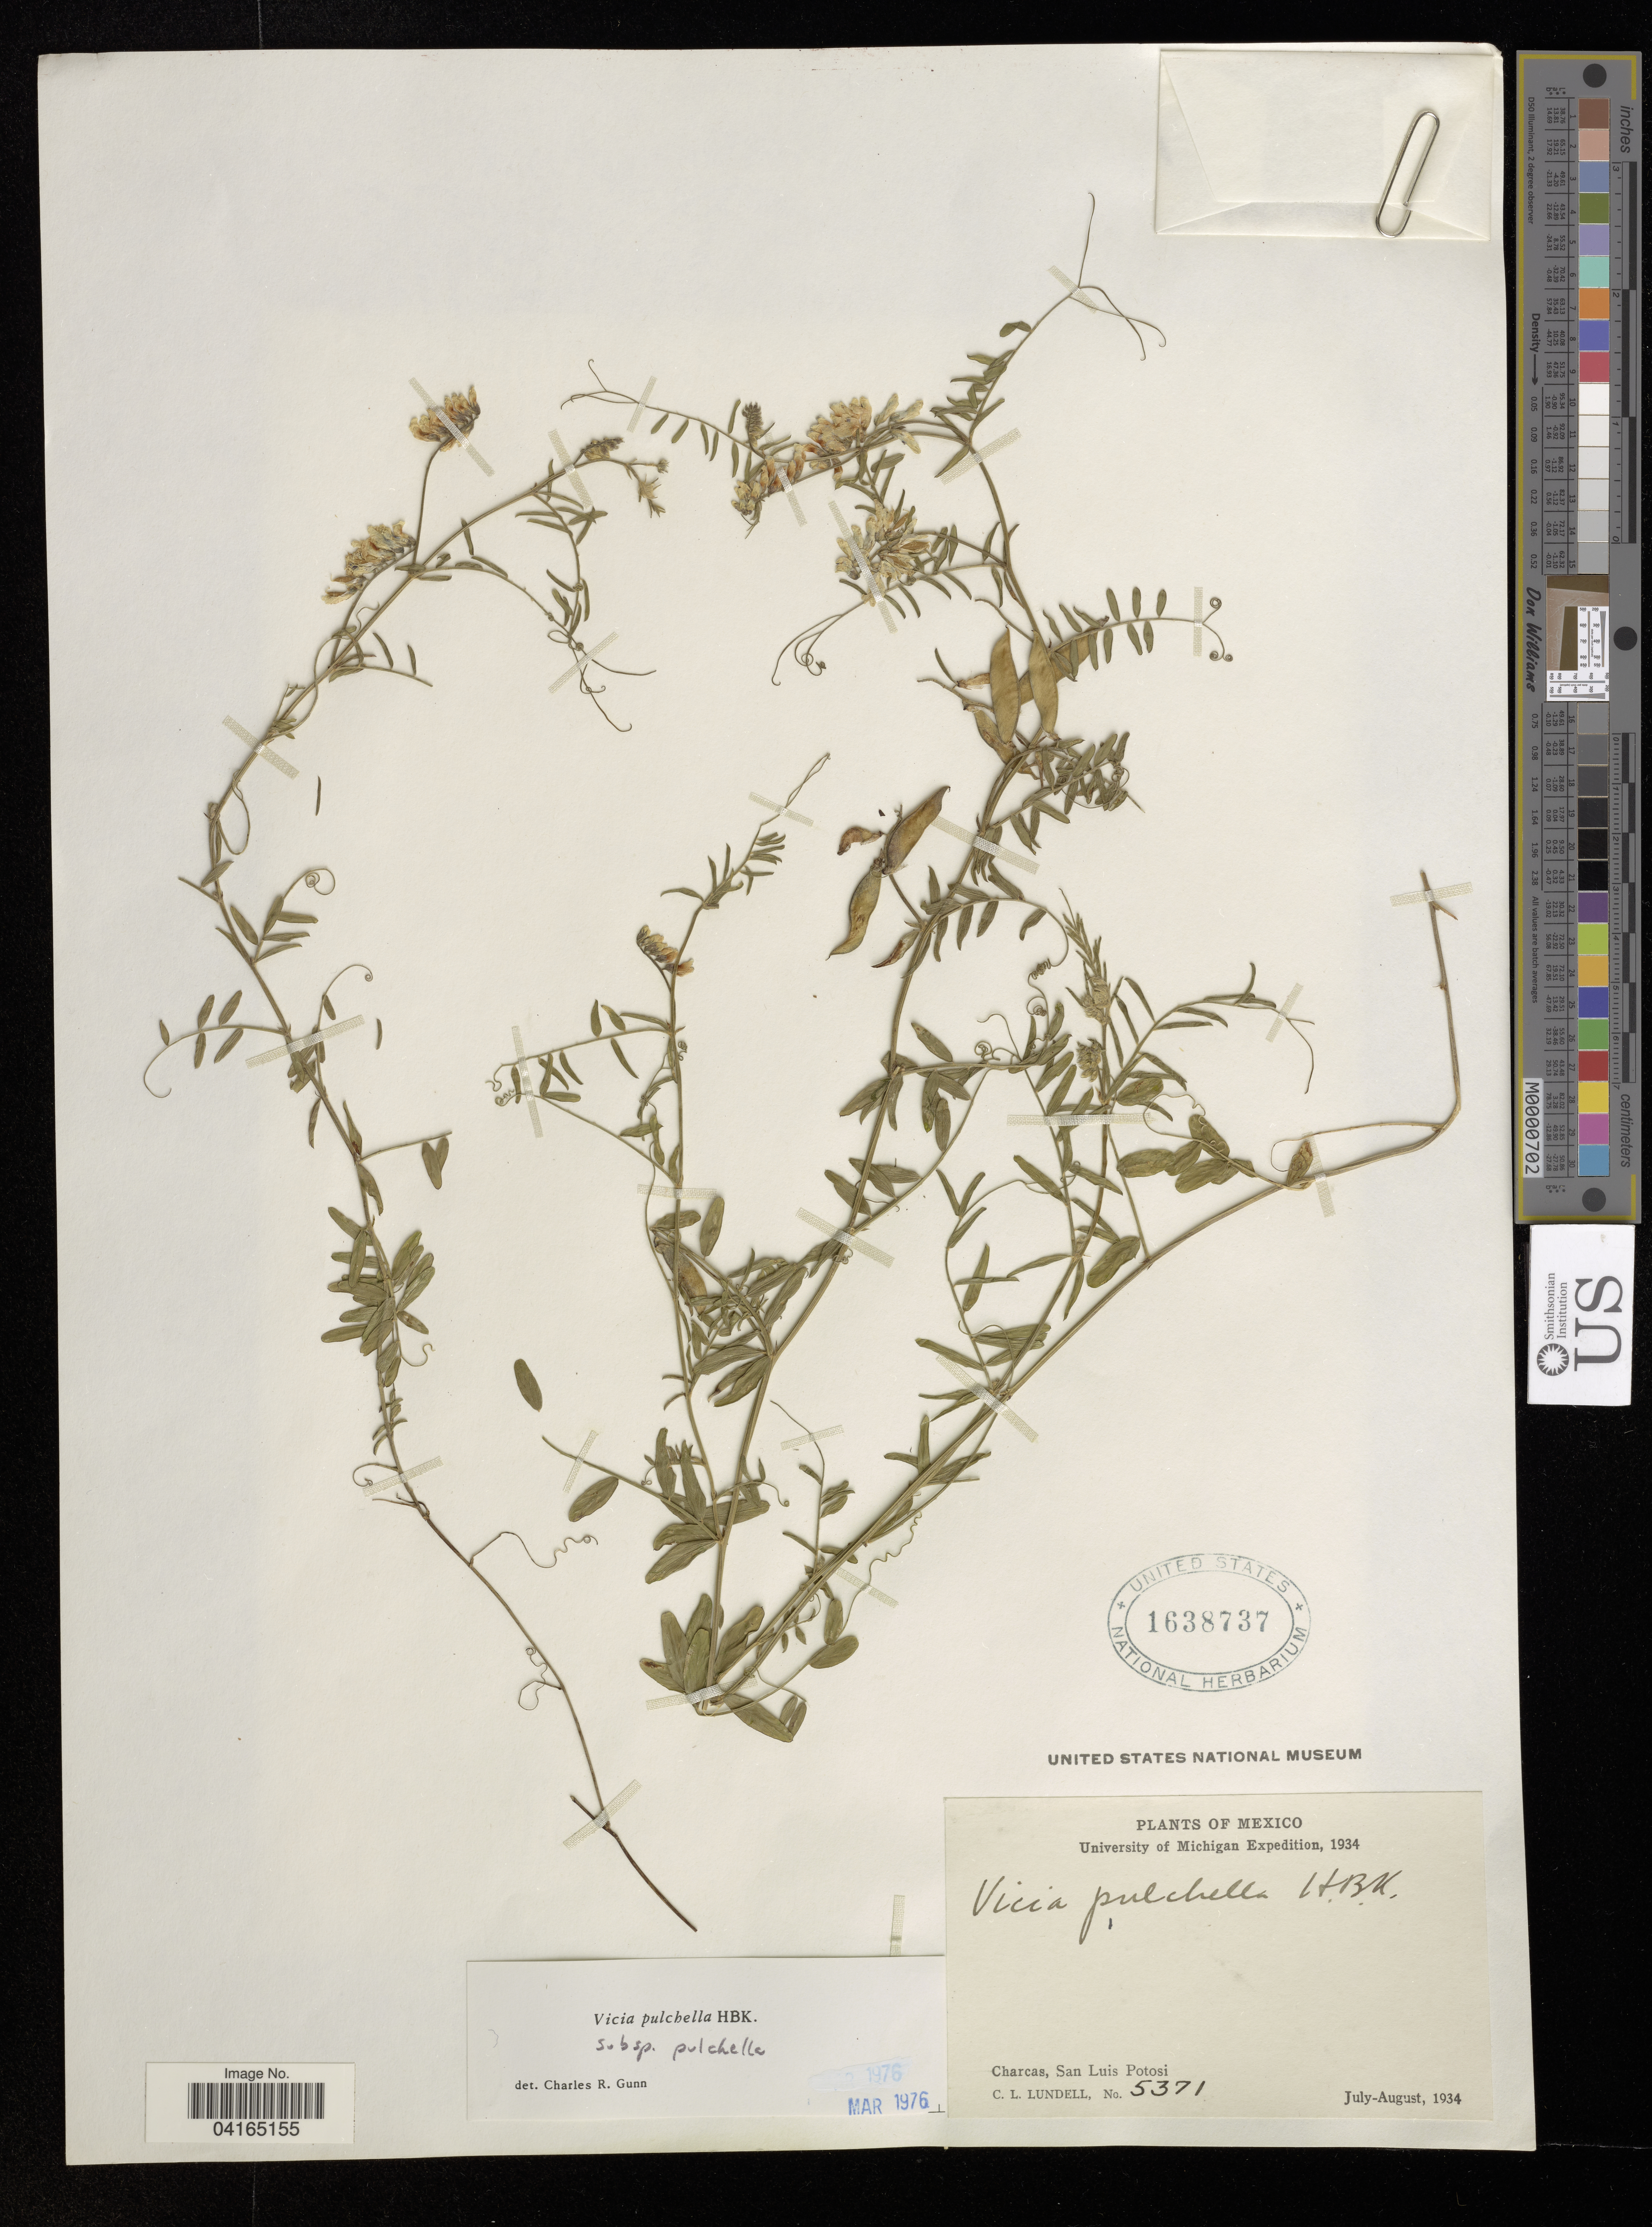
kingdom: Plantae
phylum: Tracheophyta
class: Magnoliopsida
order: Fabales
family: Fabaceae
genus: Vicia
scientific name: Vicia pulchella subsp. pulchella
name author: Kunth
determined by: Hechenleitner, Paulina, RBG Edinburgh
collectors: C. L. Lundell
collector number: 5371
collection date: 1934-07/1934-08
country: Mexico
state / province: San Luis Potosí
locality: Michigan Expedition. Charcas.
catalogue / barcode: US 1638737